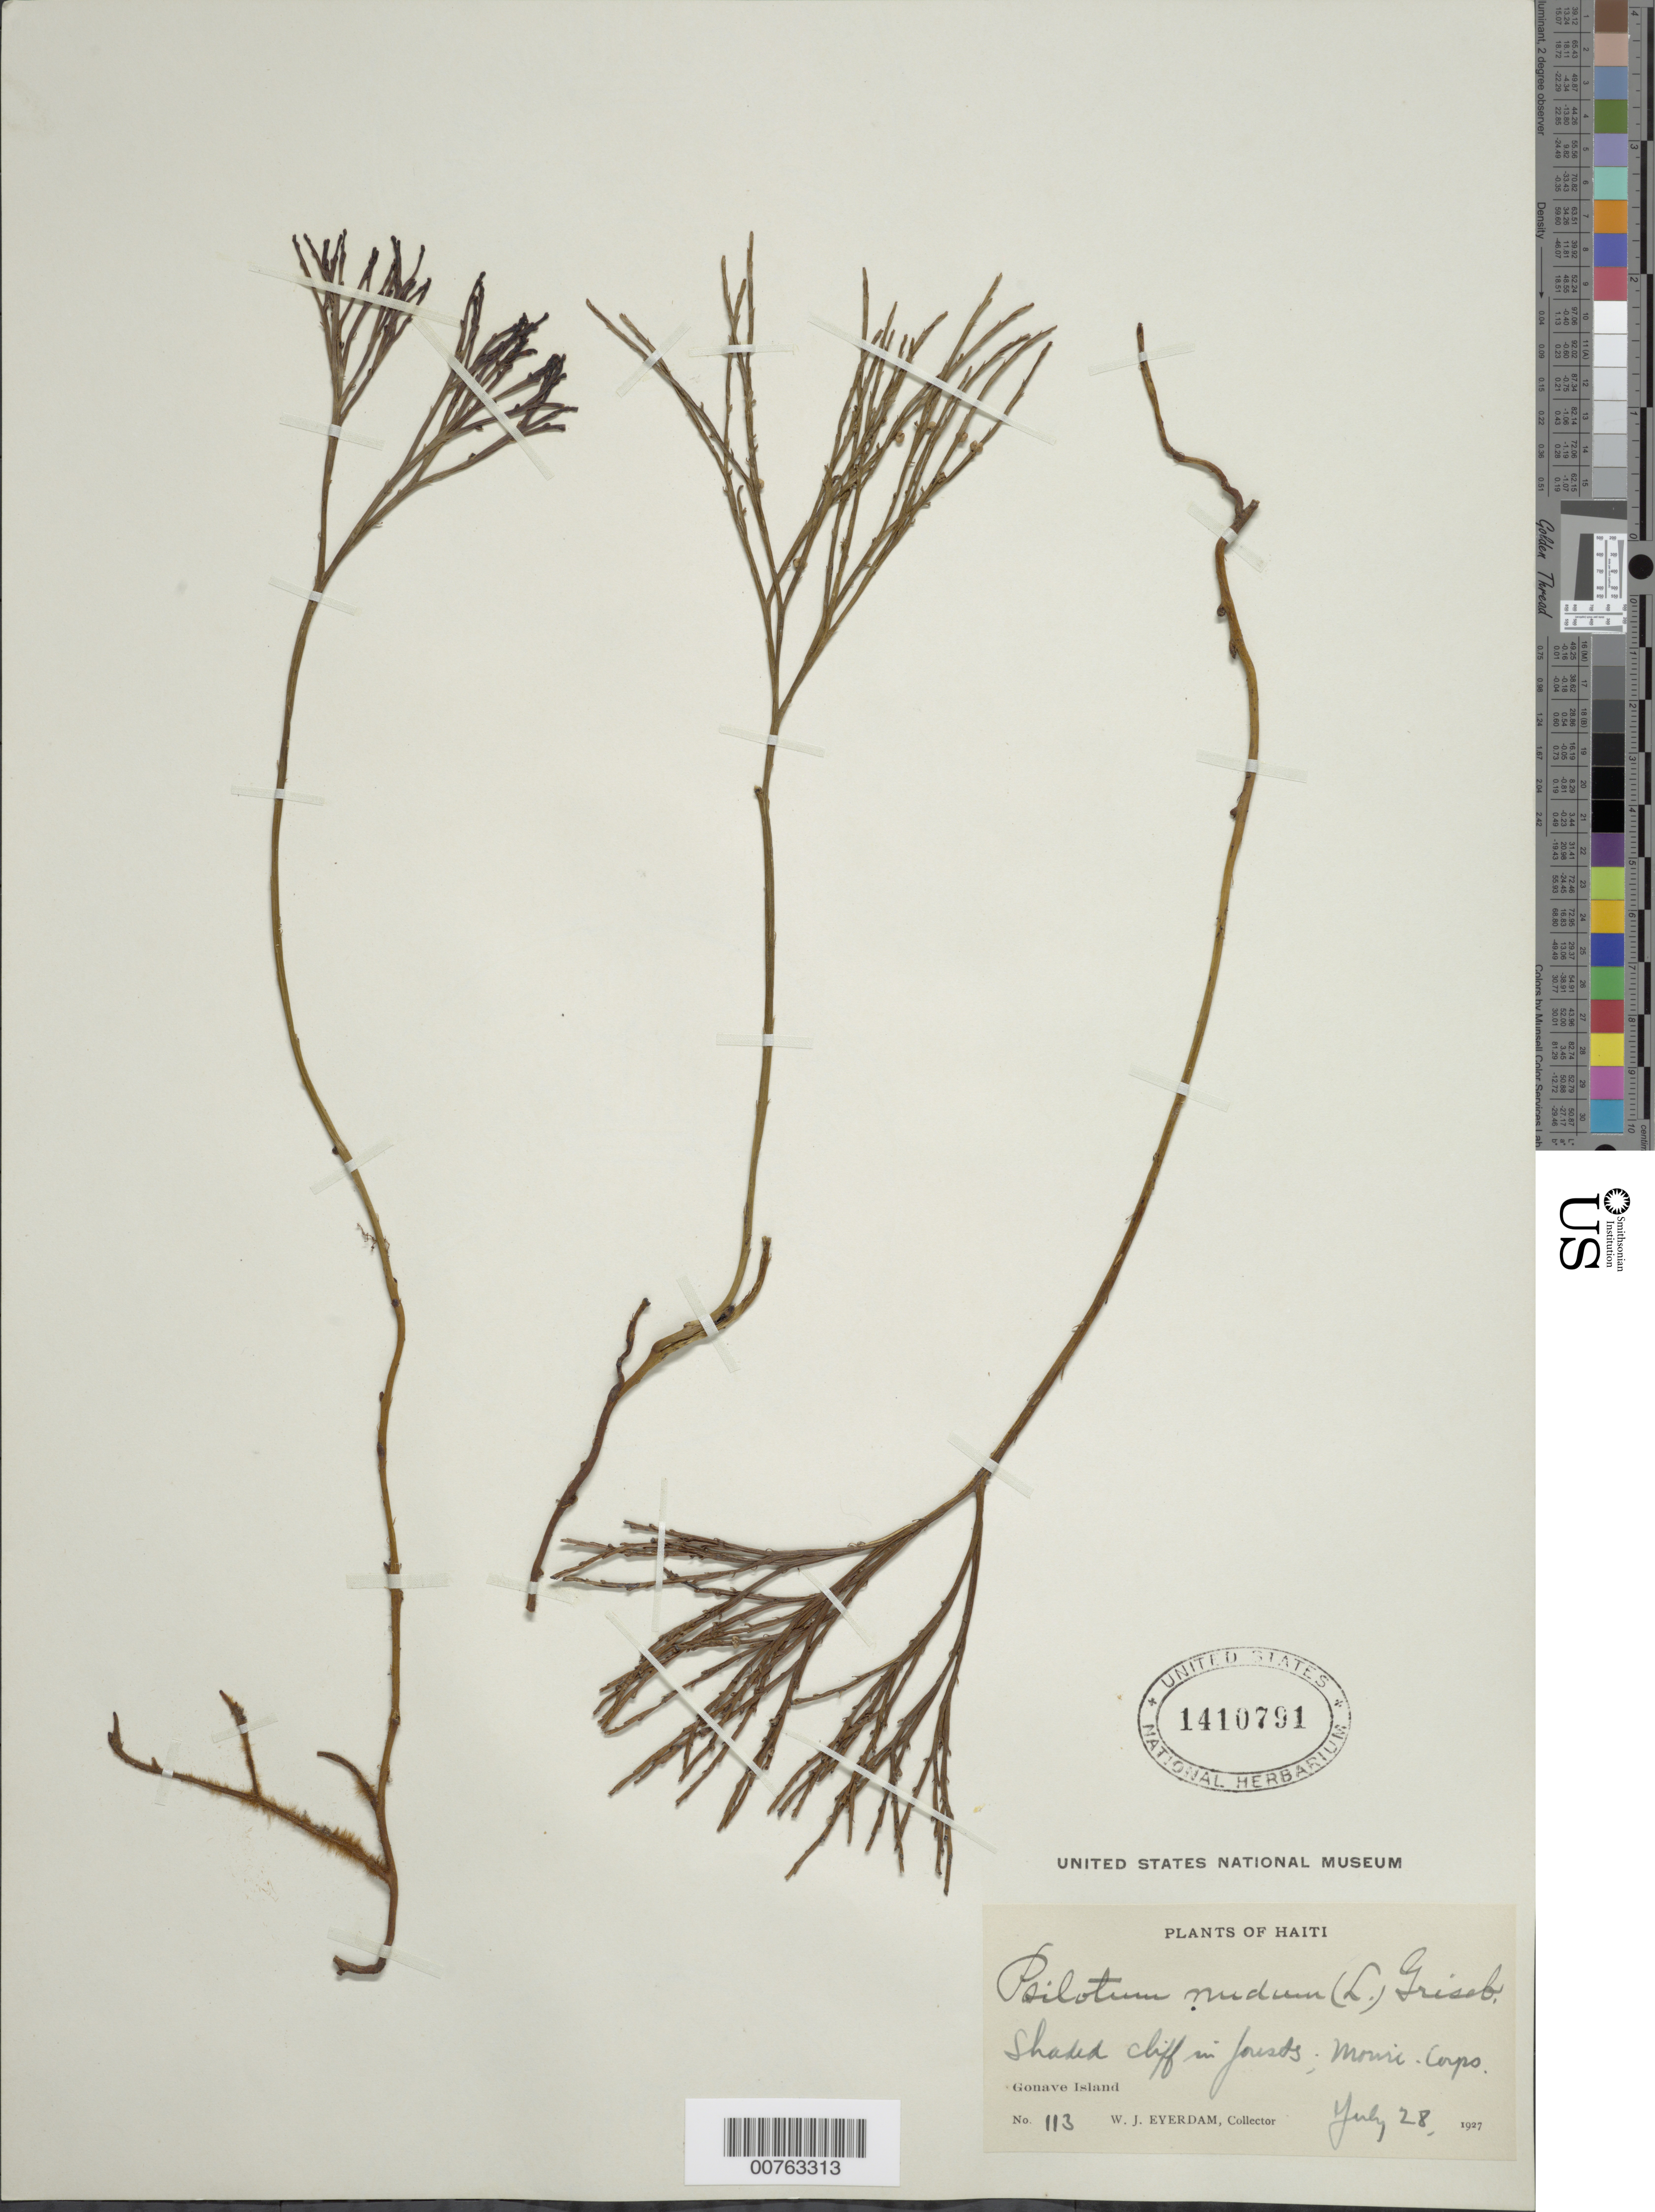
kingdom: Plantae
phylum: Tracheophyta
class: Polypodiopsida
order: Psilotales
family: Psilotaceae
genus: Psilotum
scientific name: Psilotum nudum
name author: (L.) P. Beauv.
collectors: W. J. Eyerdam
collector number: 113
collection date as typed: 28 Jan 1927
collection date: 1927-01-28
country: Haiti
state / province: Ouest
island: Hispaniola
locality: Gonave Island, Morne Corps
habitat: Shaded cliffs in forest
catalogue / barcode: US 1410791